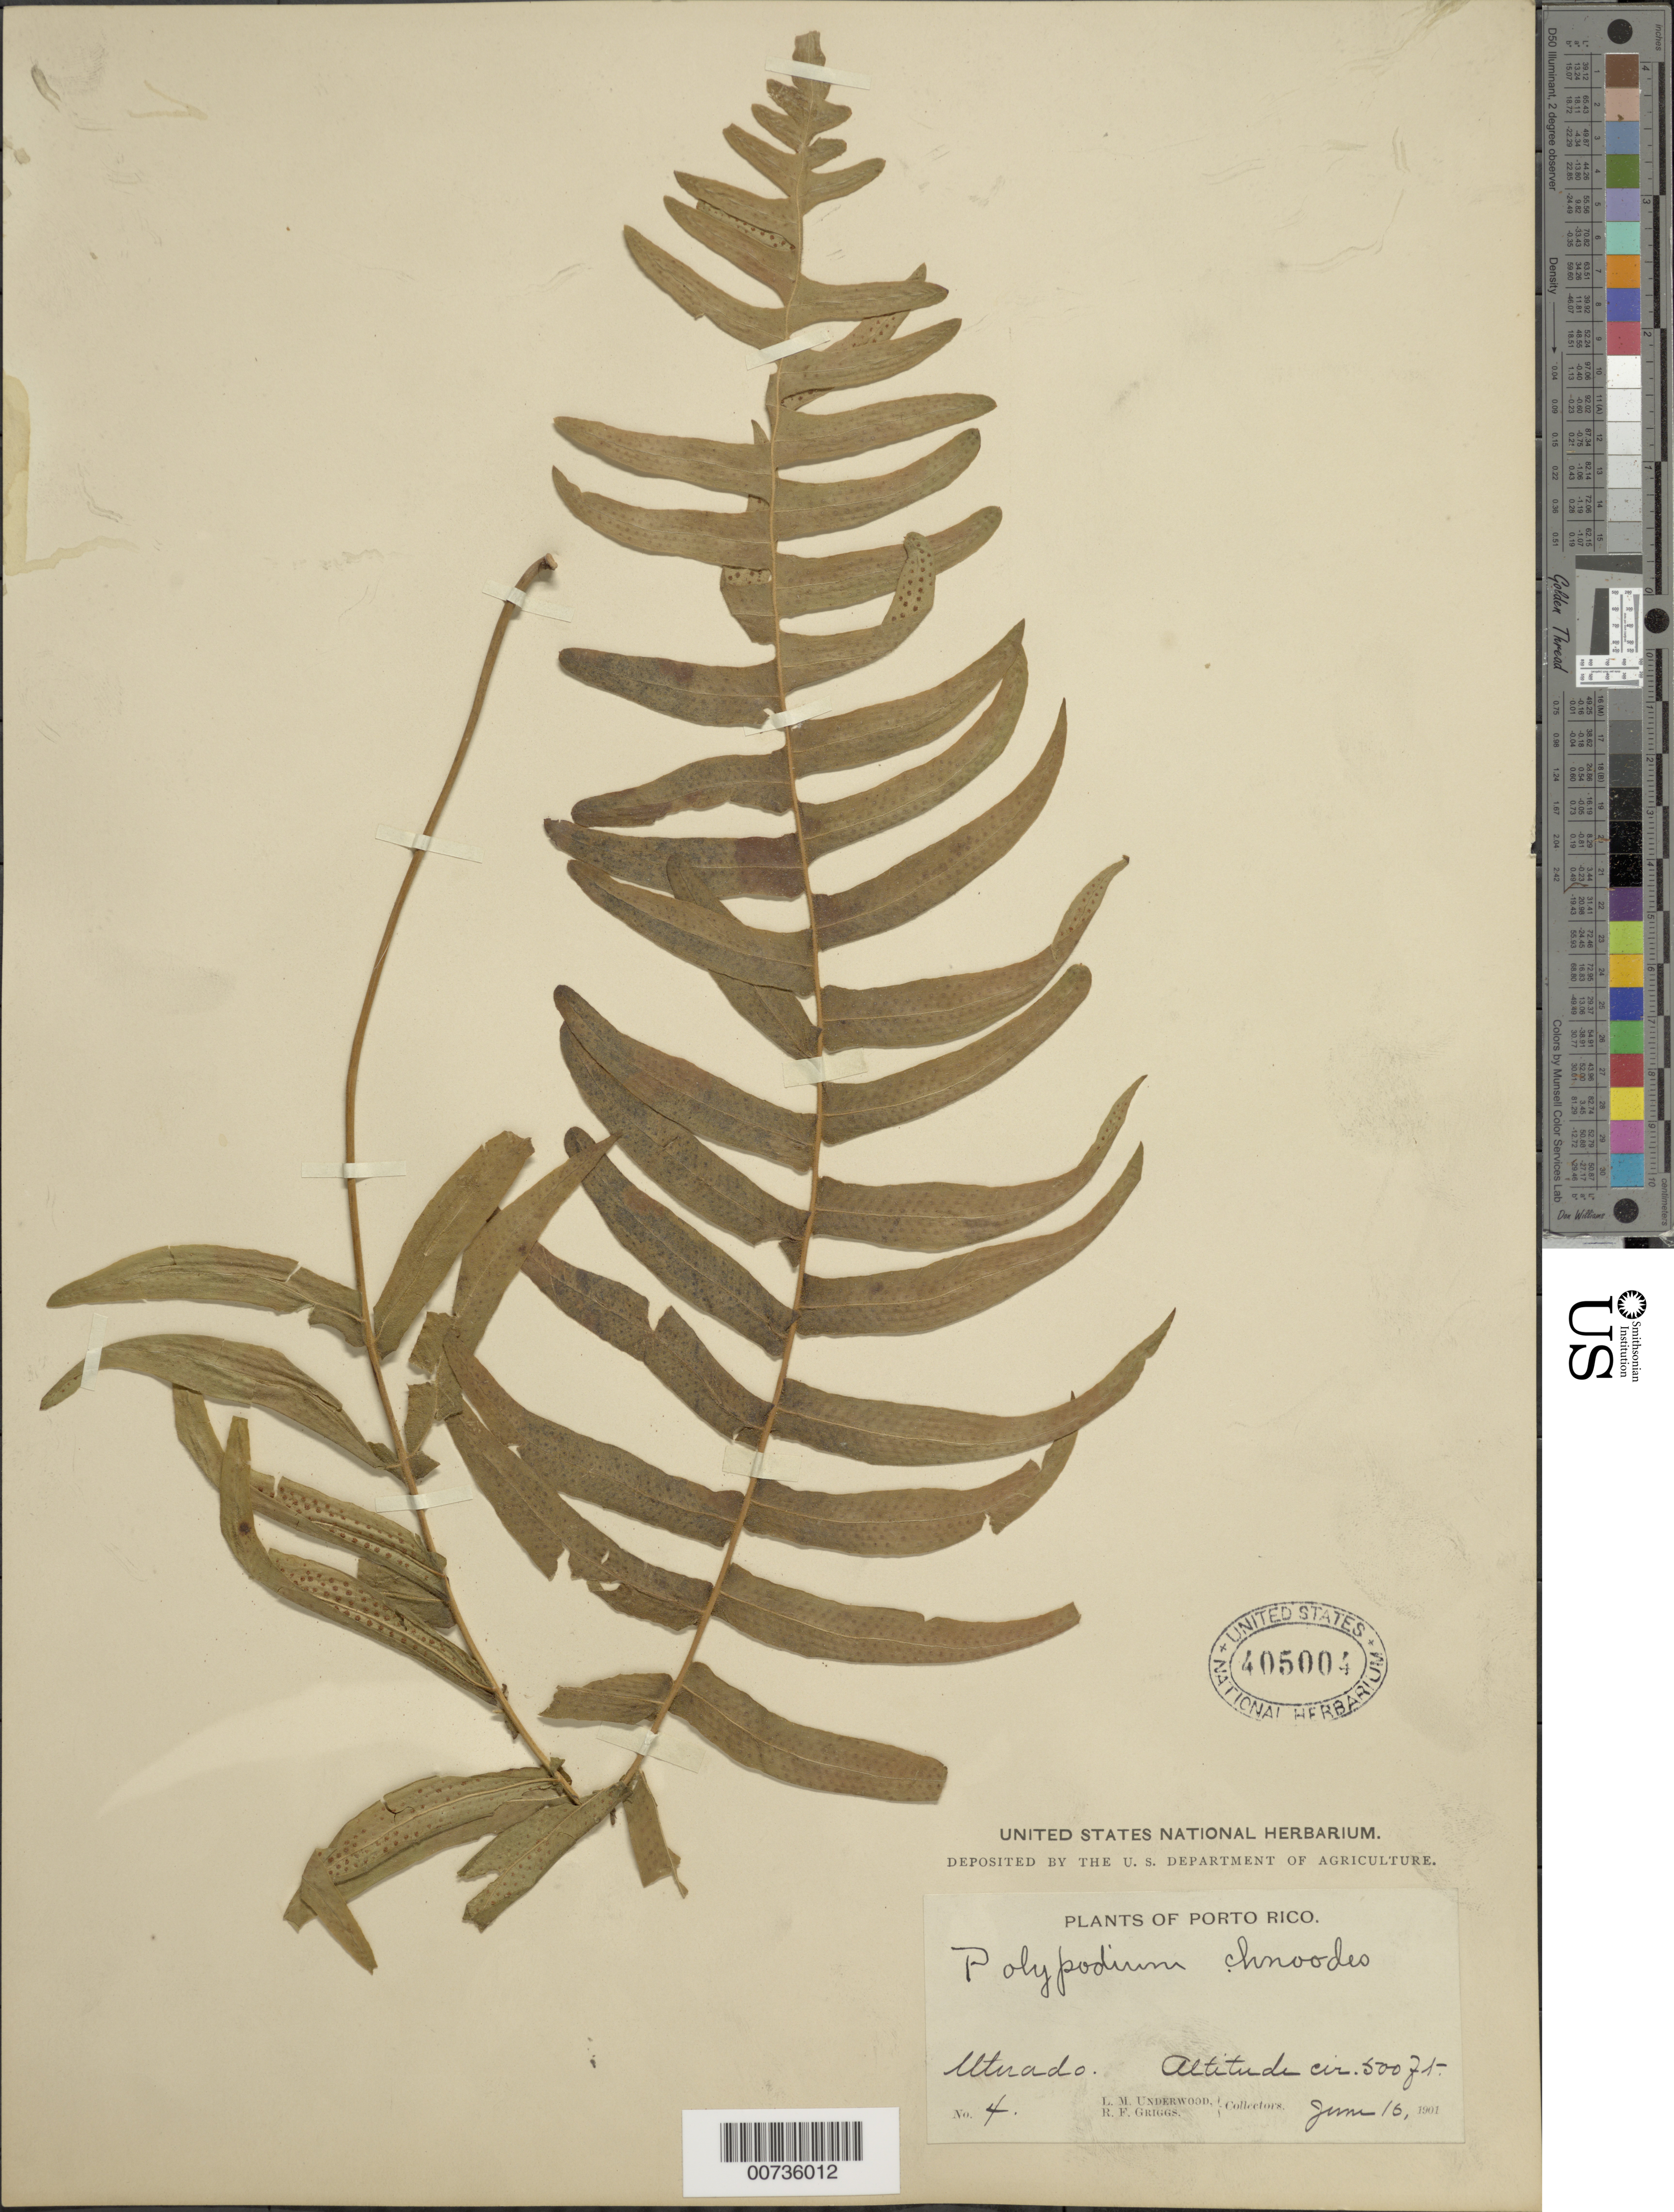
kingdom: Plantae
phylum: Tracheophyta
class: Polypodiopsida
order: Polypodiales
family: Polypodiaceae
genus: Serpocaulon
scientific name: Serpocaulon dissimile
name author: (L.) A.R. Sm.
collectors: L. M. Underwood & R. F. Griggs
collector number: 4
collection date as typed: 16 Jun 1901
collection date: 1901-06-16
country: Puerto Rico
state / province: Utuado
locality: Utuado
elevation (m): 152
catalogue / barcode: US 405004